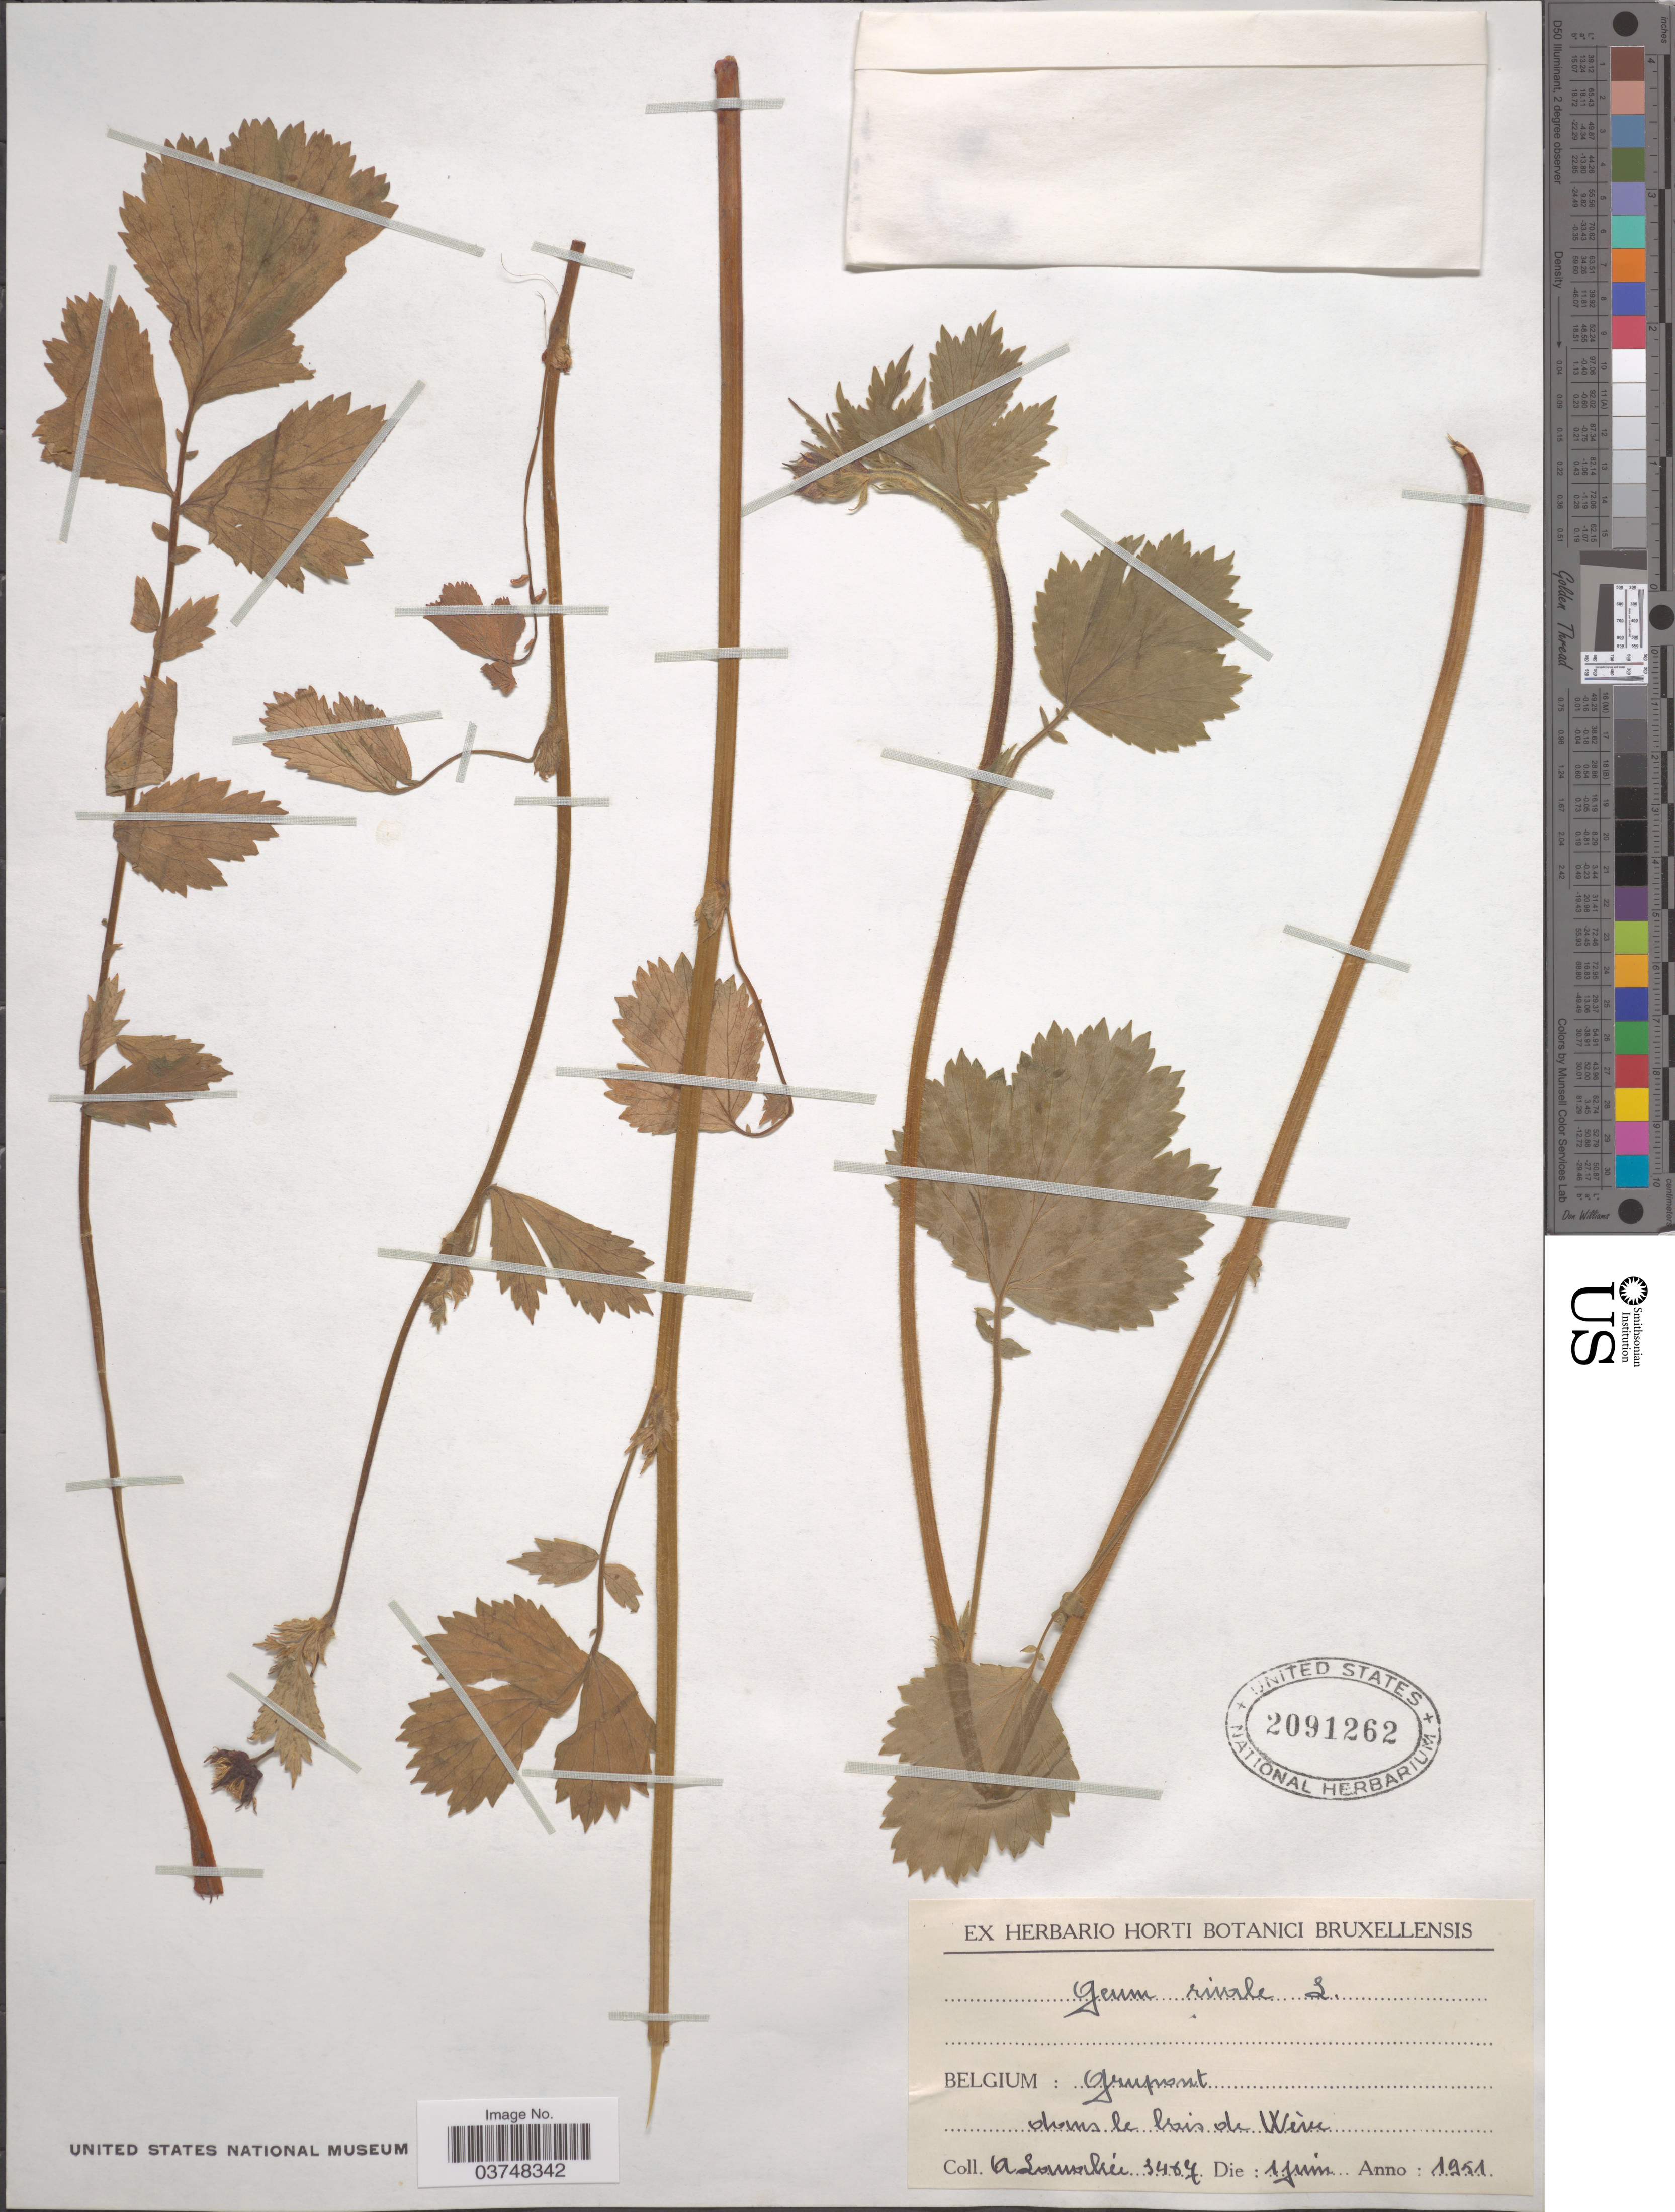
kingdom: Plantae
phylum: Tracheophyta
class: Magnoliopsida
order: Rosales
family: Rosaceae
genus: Geum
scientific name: Geum rivale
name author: L.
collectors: A. G. Lawalrée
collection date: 1951-06-01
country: Belgium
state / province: Brussels, Capital District of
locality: Grupont. Dans le bois de Wèru [interpreted].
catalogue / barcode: US 2091262